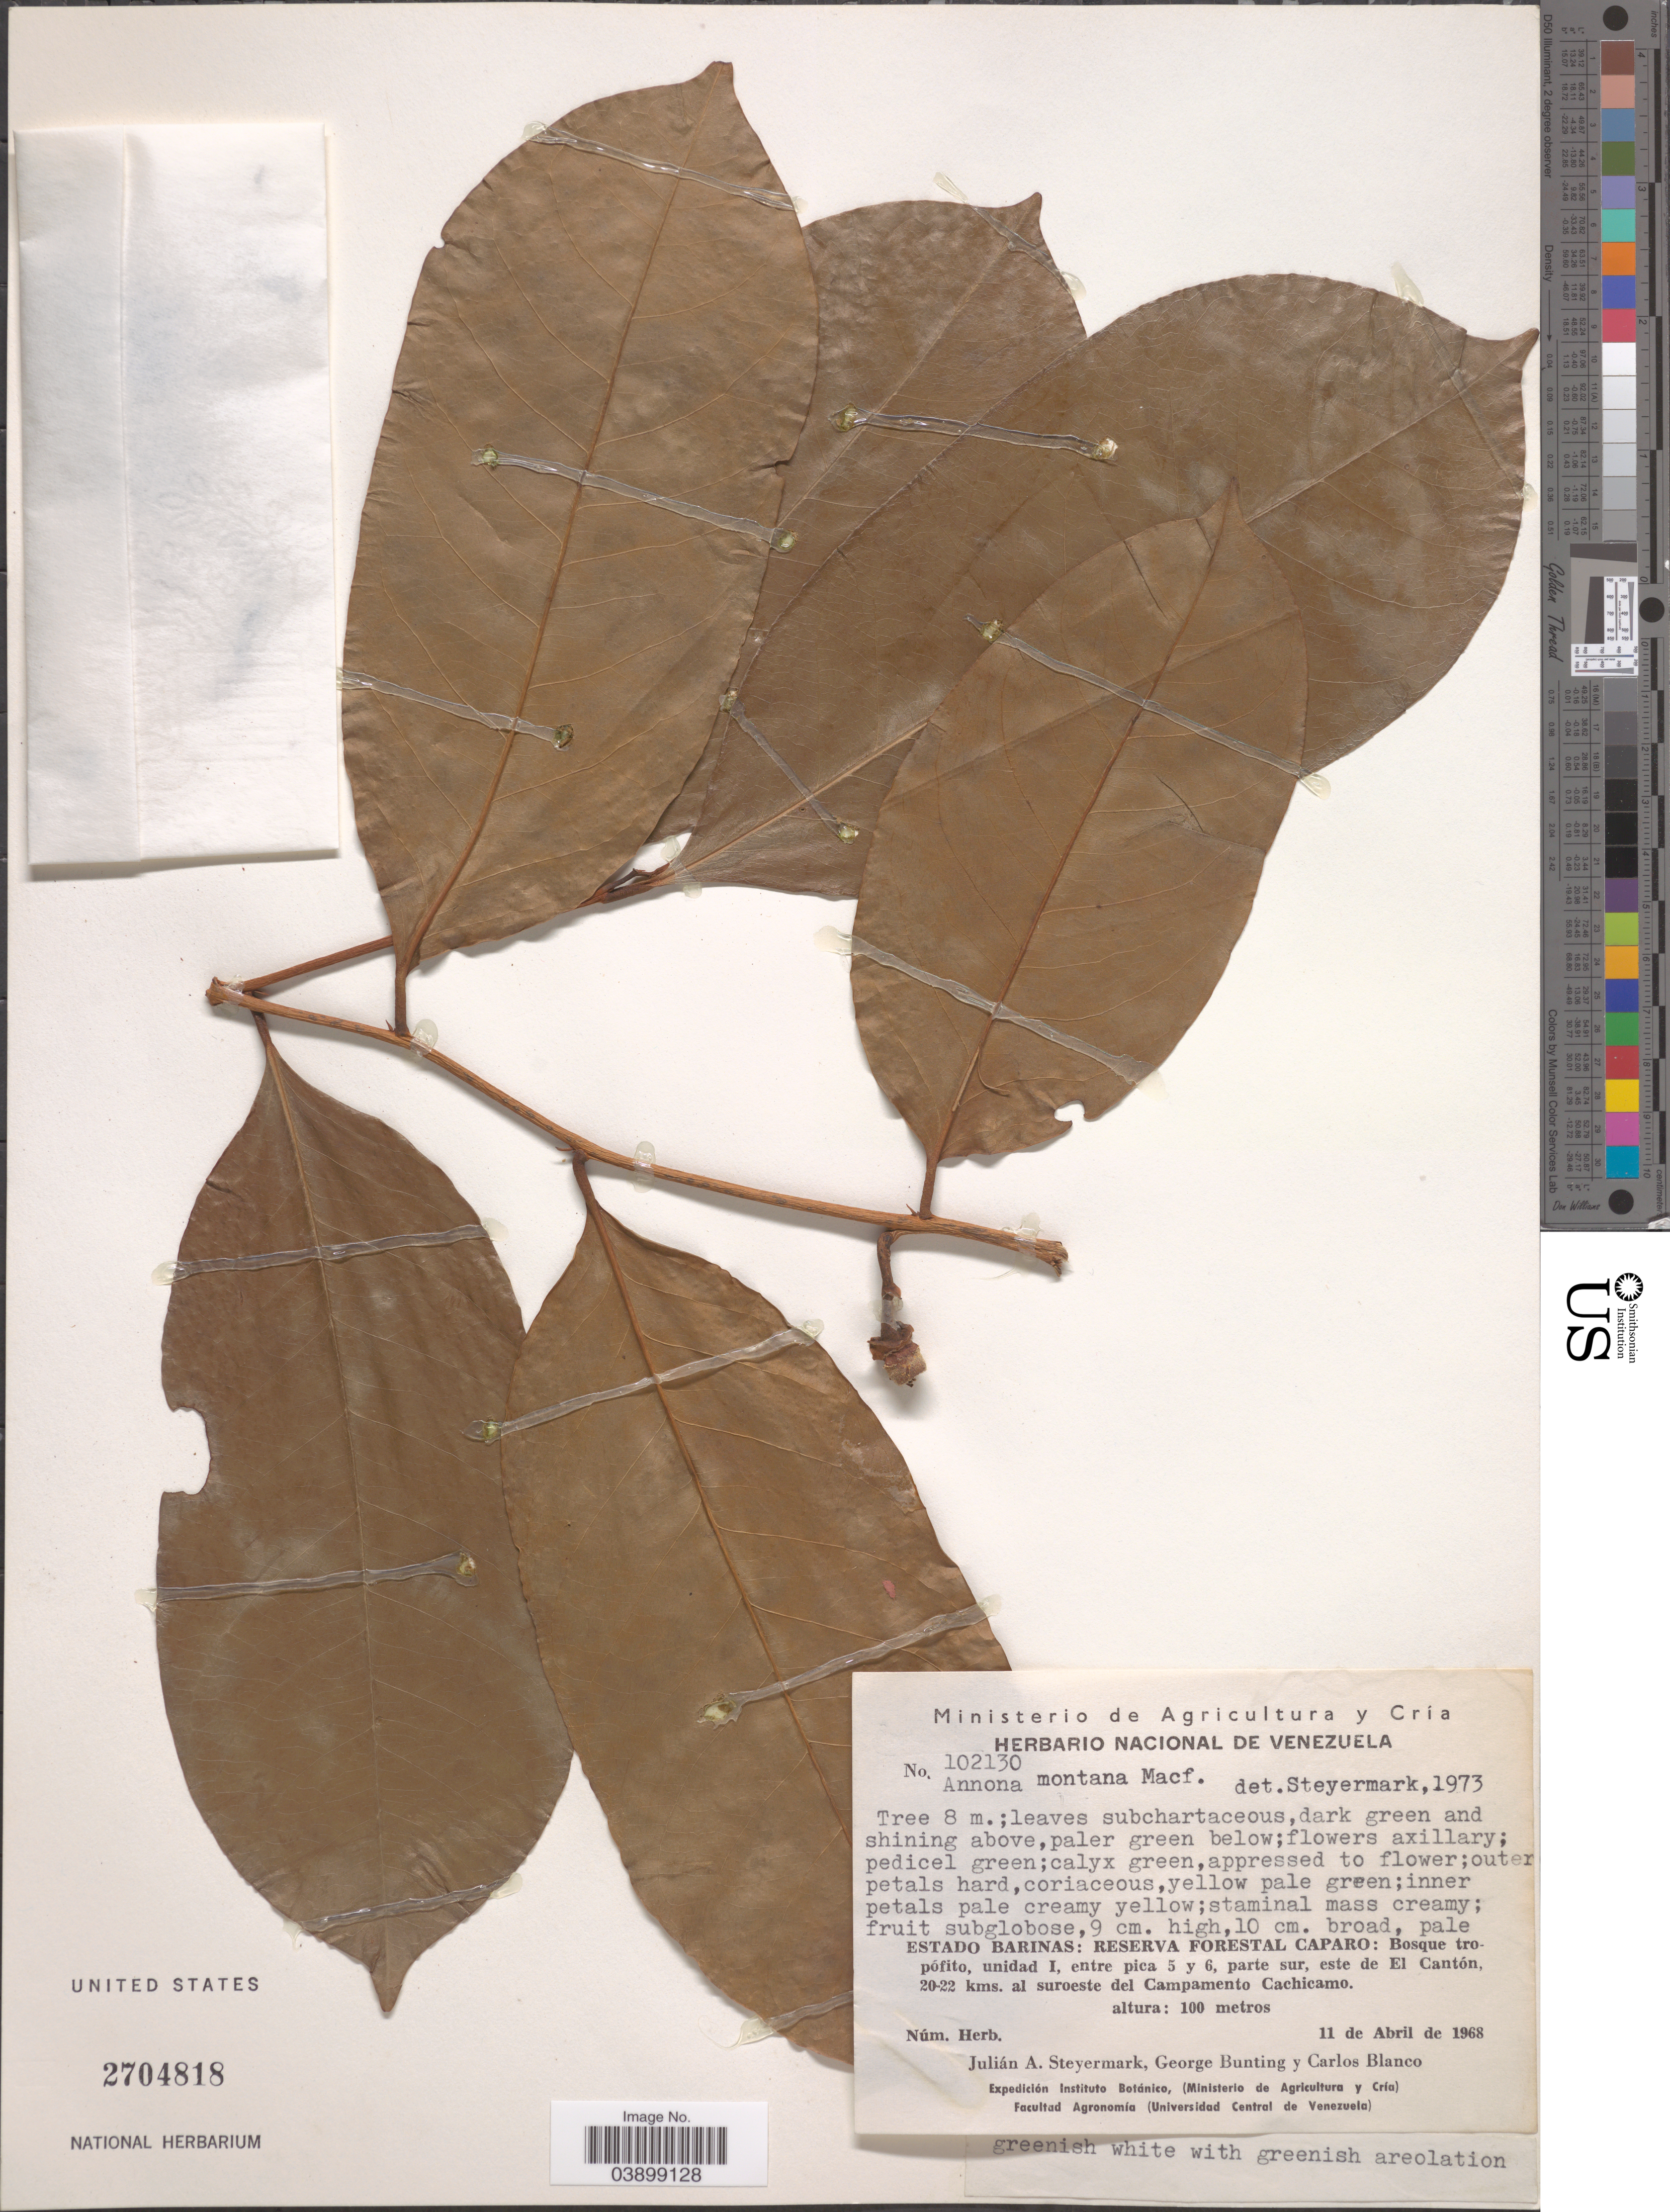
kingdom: Plantae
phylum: Tracheophyta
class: Magnoliopsida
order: Magnoliales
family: Annonaceae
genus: Annona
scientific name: Annona montana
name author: Macfad.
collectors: J. Steyermark, G. S. Bunting & C. Blanco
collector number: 102130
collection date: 1968-04-11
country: Venezuela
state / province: Barinas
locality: Reserva Forestal Caparo: Bosque tropófito, unidad I, entre pica 5 y 6, parte sur, este de El Cantón, 20-22 kms. al suroeste del Campamento Cachicamo.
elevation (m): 100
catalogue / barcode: US 2704818